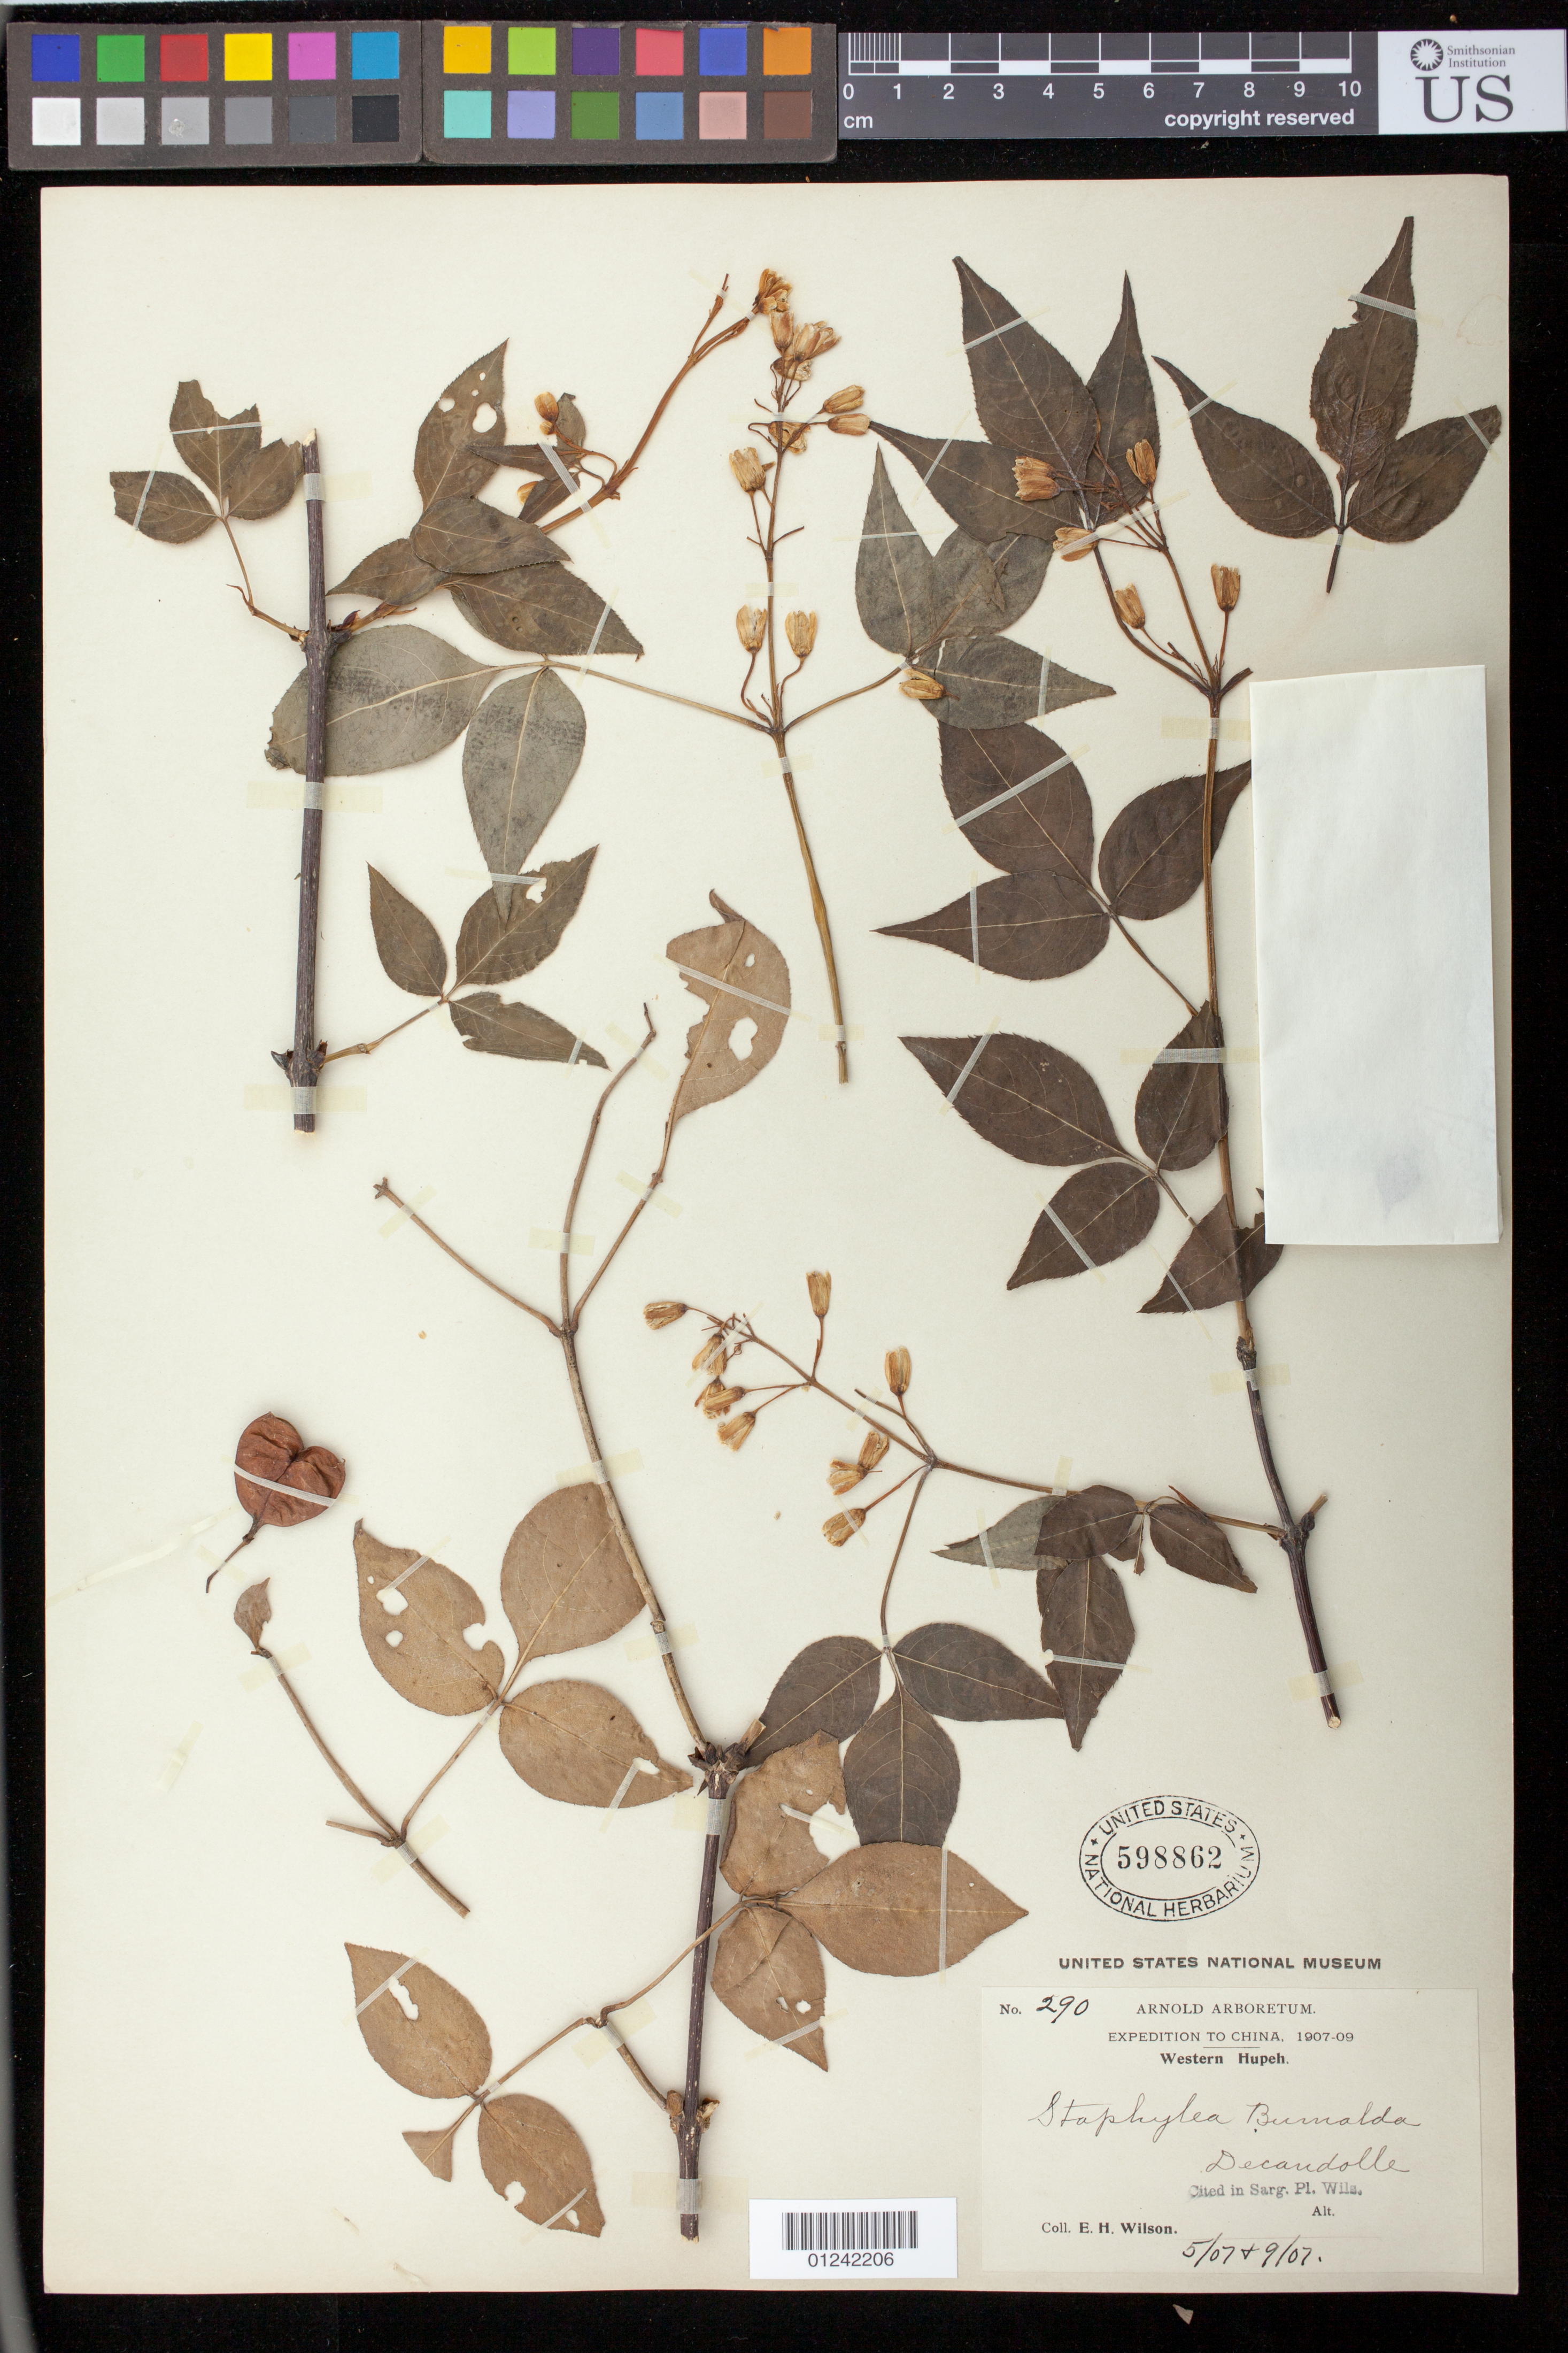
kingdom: Plantae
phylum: Tracheophyta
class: Magnoliopsida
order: Crossosomatales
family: Staphyleaceae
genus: Staphylea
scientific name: Staphylea bumalda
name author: DC.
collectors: E. Wilson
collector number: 290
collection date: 1907-05/1907-09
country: China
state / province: Hubei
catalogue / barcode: US 598862